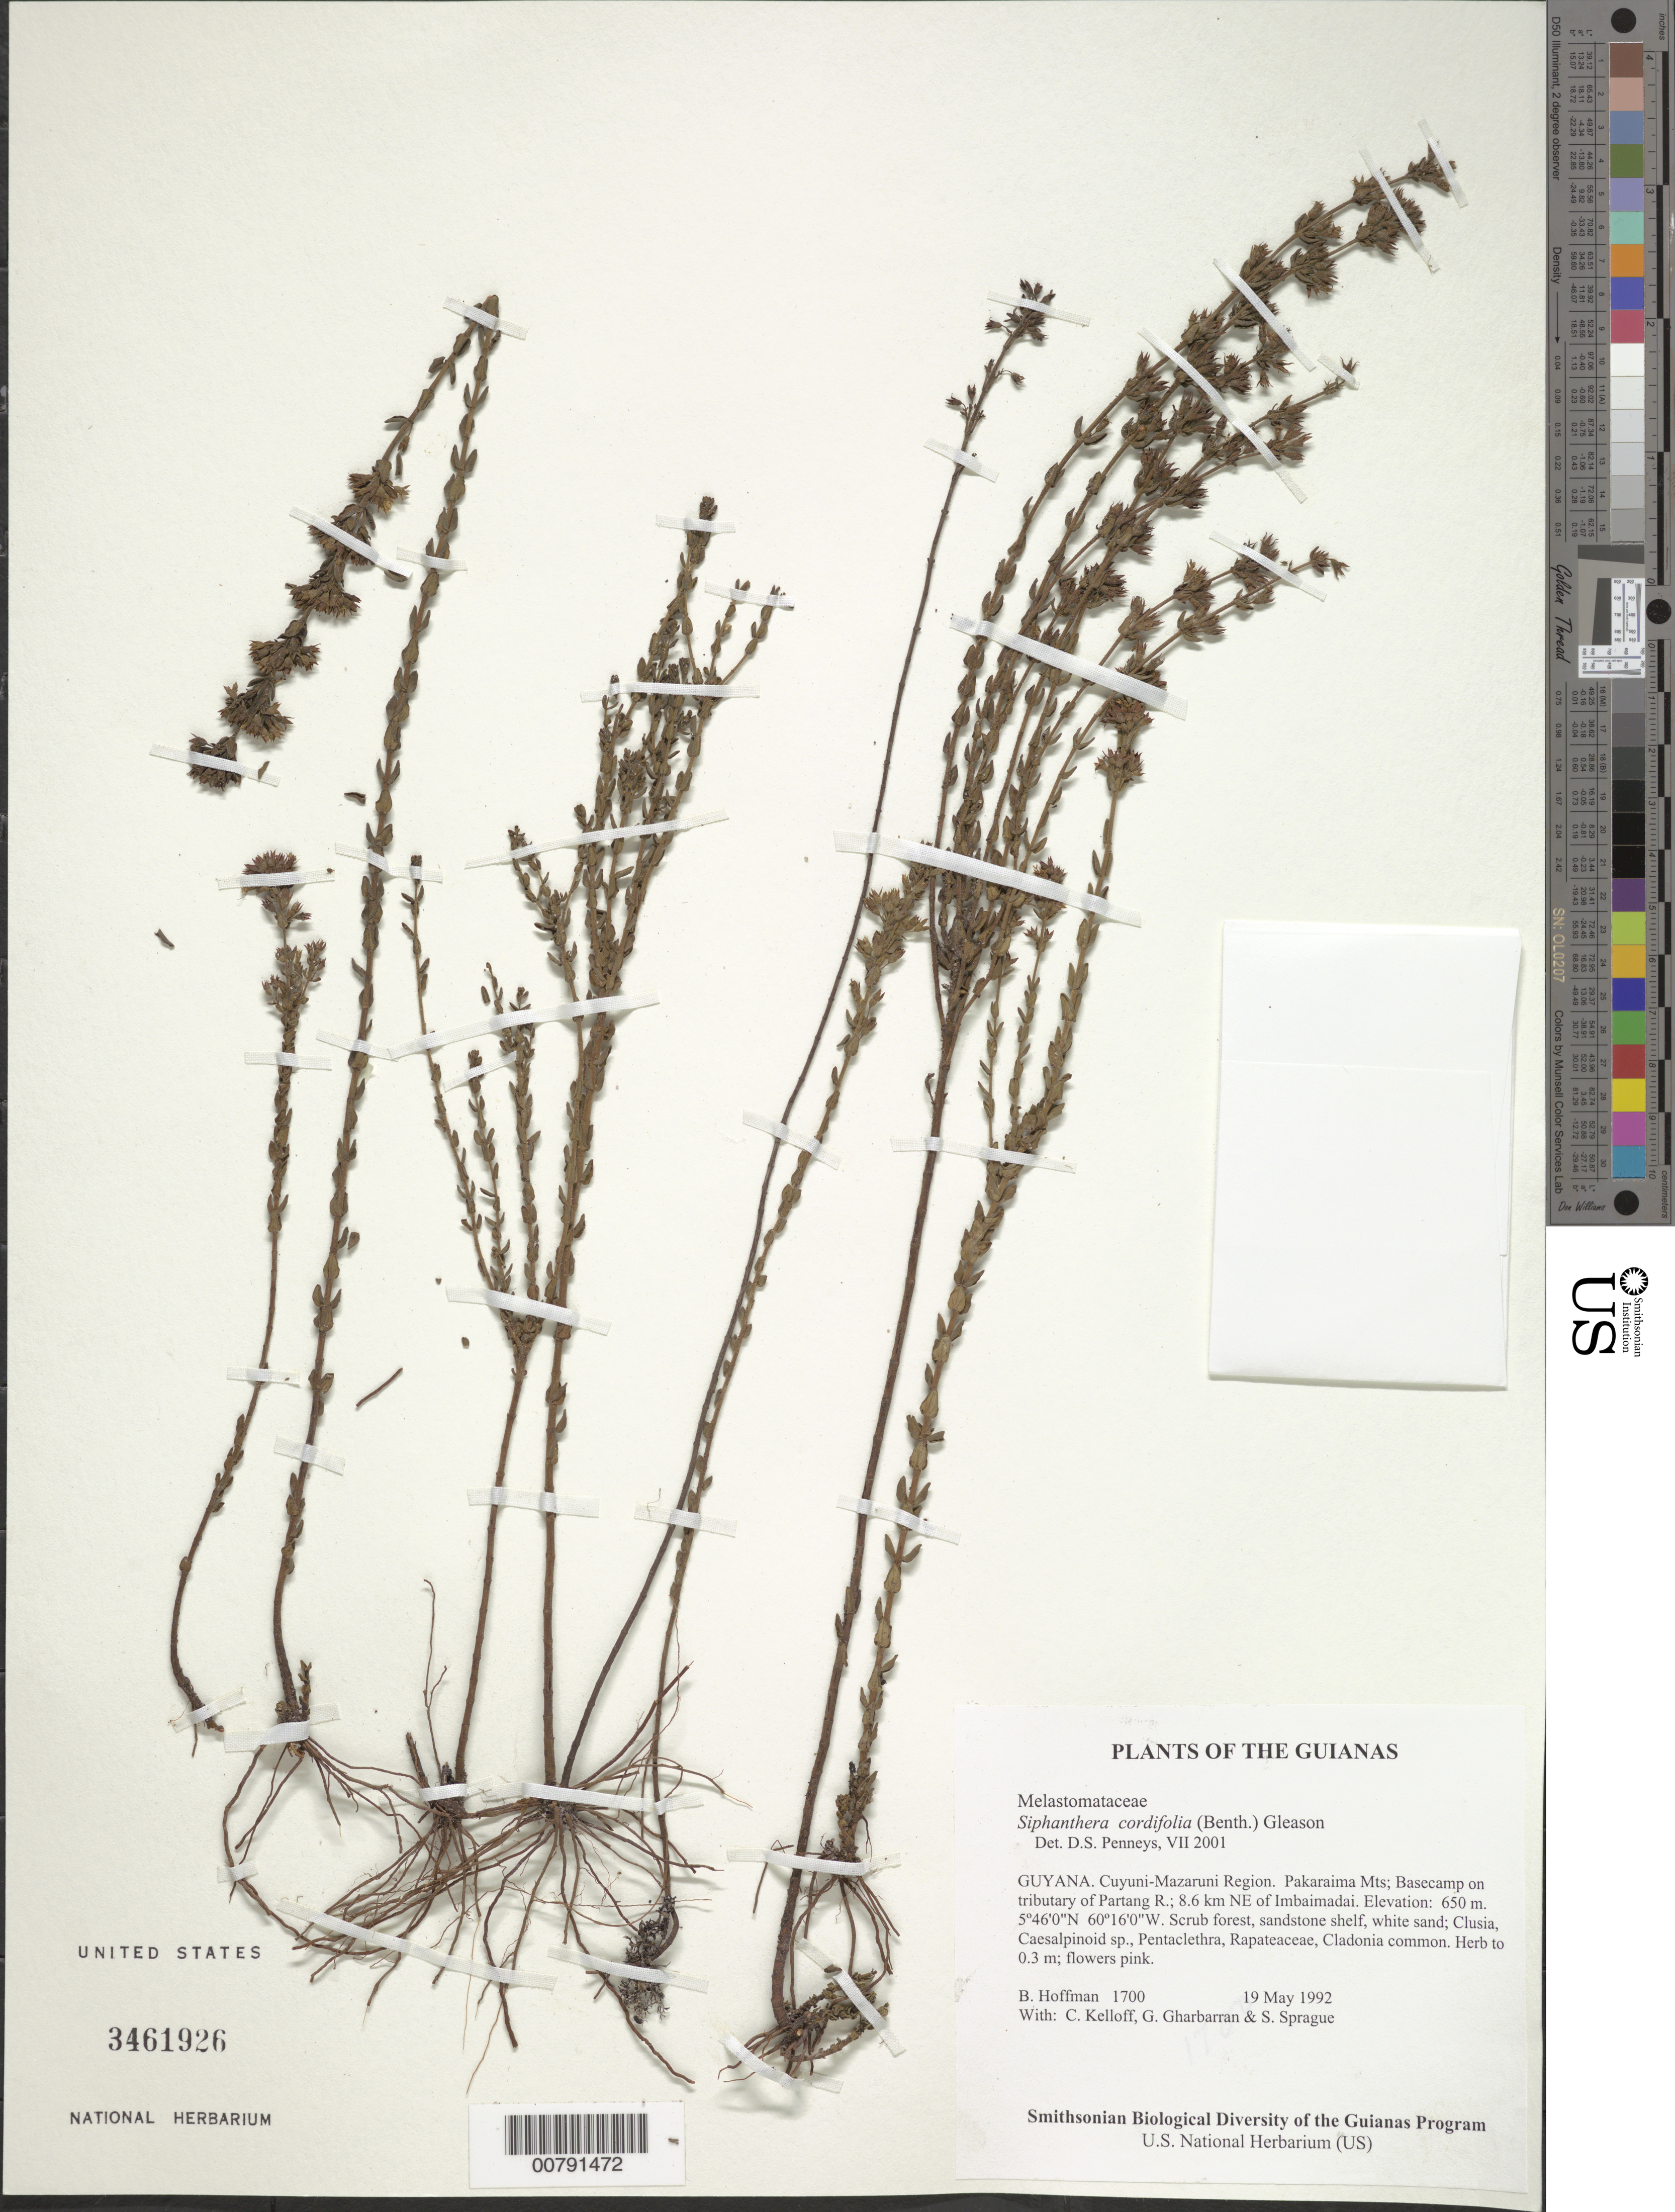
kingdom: Plantae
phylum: Tracheophyta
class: Magnoliopsida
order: Myrtales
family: Melastomataceae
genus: Siphanthera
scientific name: Siphanthera cordifolia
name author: (Benth.) Gleason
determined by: Penneys, D. S.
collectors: B. Hoffman, C. L. Kelloff, G. Gharbarran & S. Sprague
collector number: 1700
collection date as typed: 19 May 1992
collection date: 1992-05-19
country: Guyana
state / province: Cuyuni-Mazaruni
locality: Pakaraima Mts; basecamp on tributary of Partang River; 8.6 km NE of Imbaimadai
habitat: Scrub forest, sandstone shelf, white sand; Clusia, Caesalpinoid sp., Pentaclethra, Rapateaceae, Cladonia common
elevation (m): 650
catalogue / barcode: US 3461926